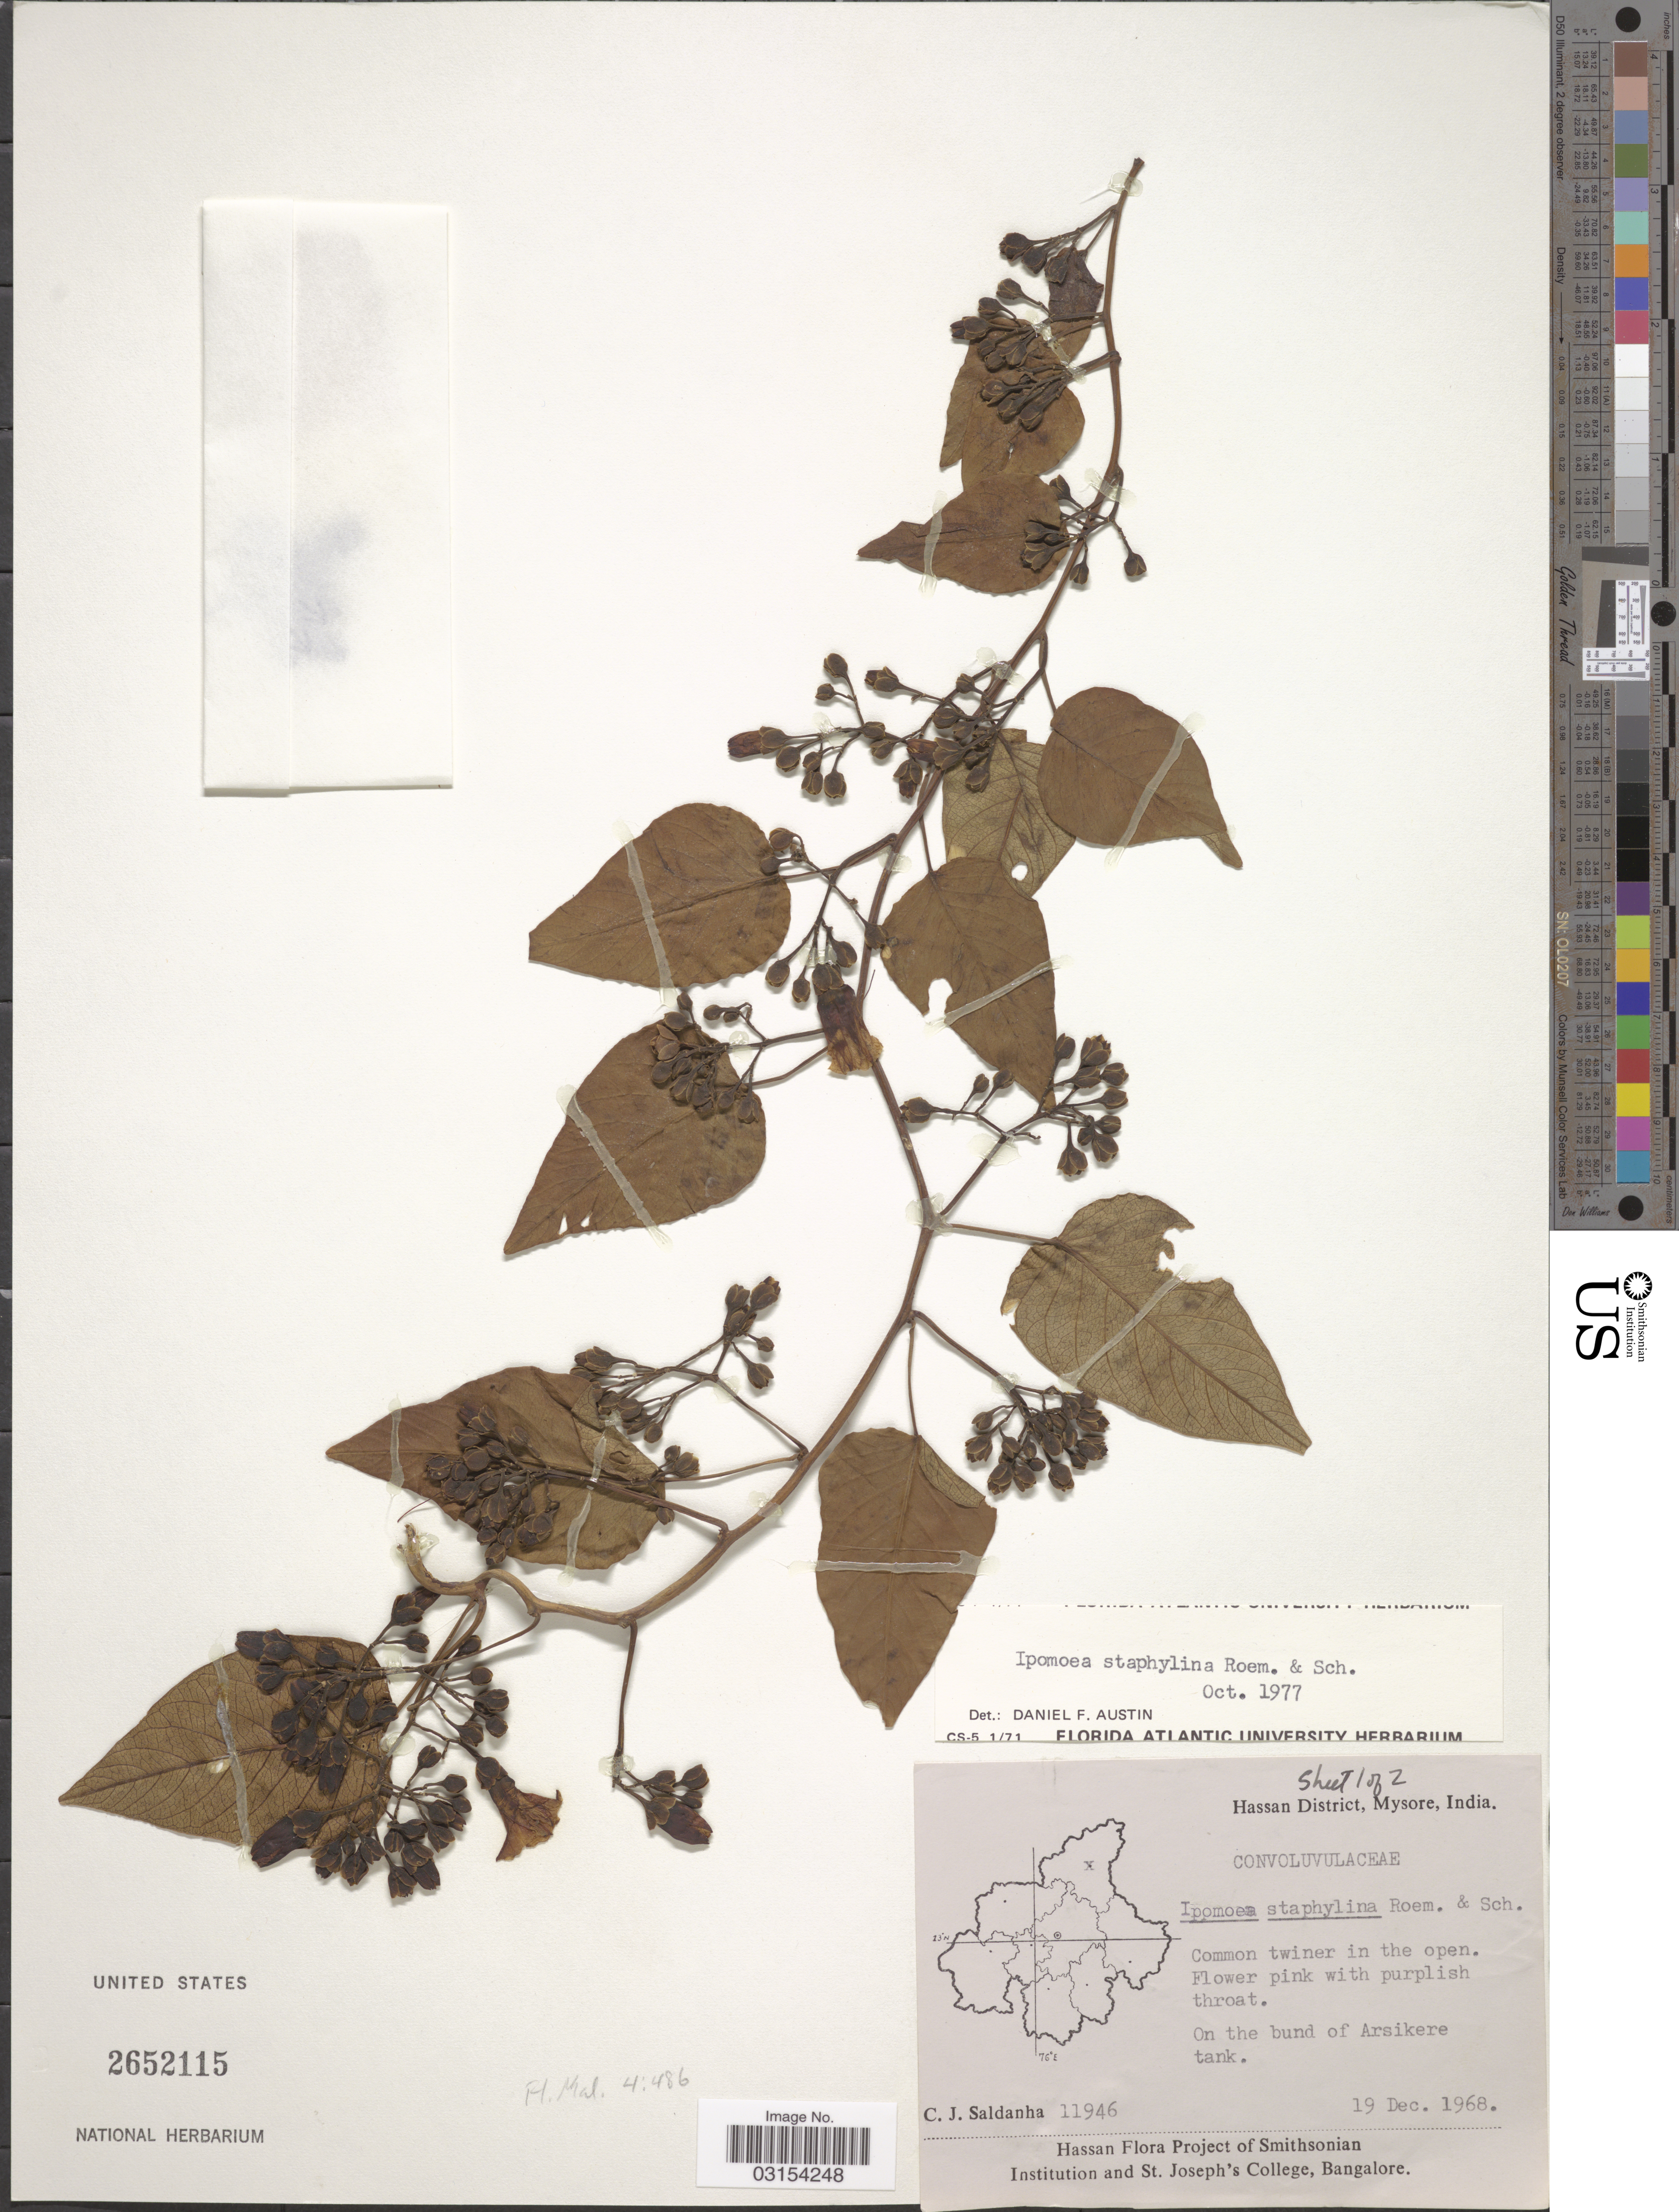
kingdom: Plantae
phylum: Tracheophyta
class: Magnoliopsida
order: Solanales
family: Convolvulaceae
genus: Ipomoea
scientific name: Ipomoea staphylina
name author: Roem. & Schult.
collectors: C. J. Saldanha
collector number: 11946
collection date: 1968-12-19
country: India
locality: Hassan District, Mysore. On the bund of Arsikere tank.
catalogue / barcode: US 2652115